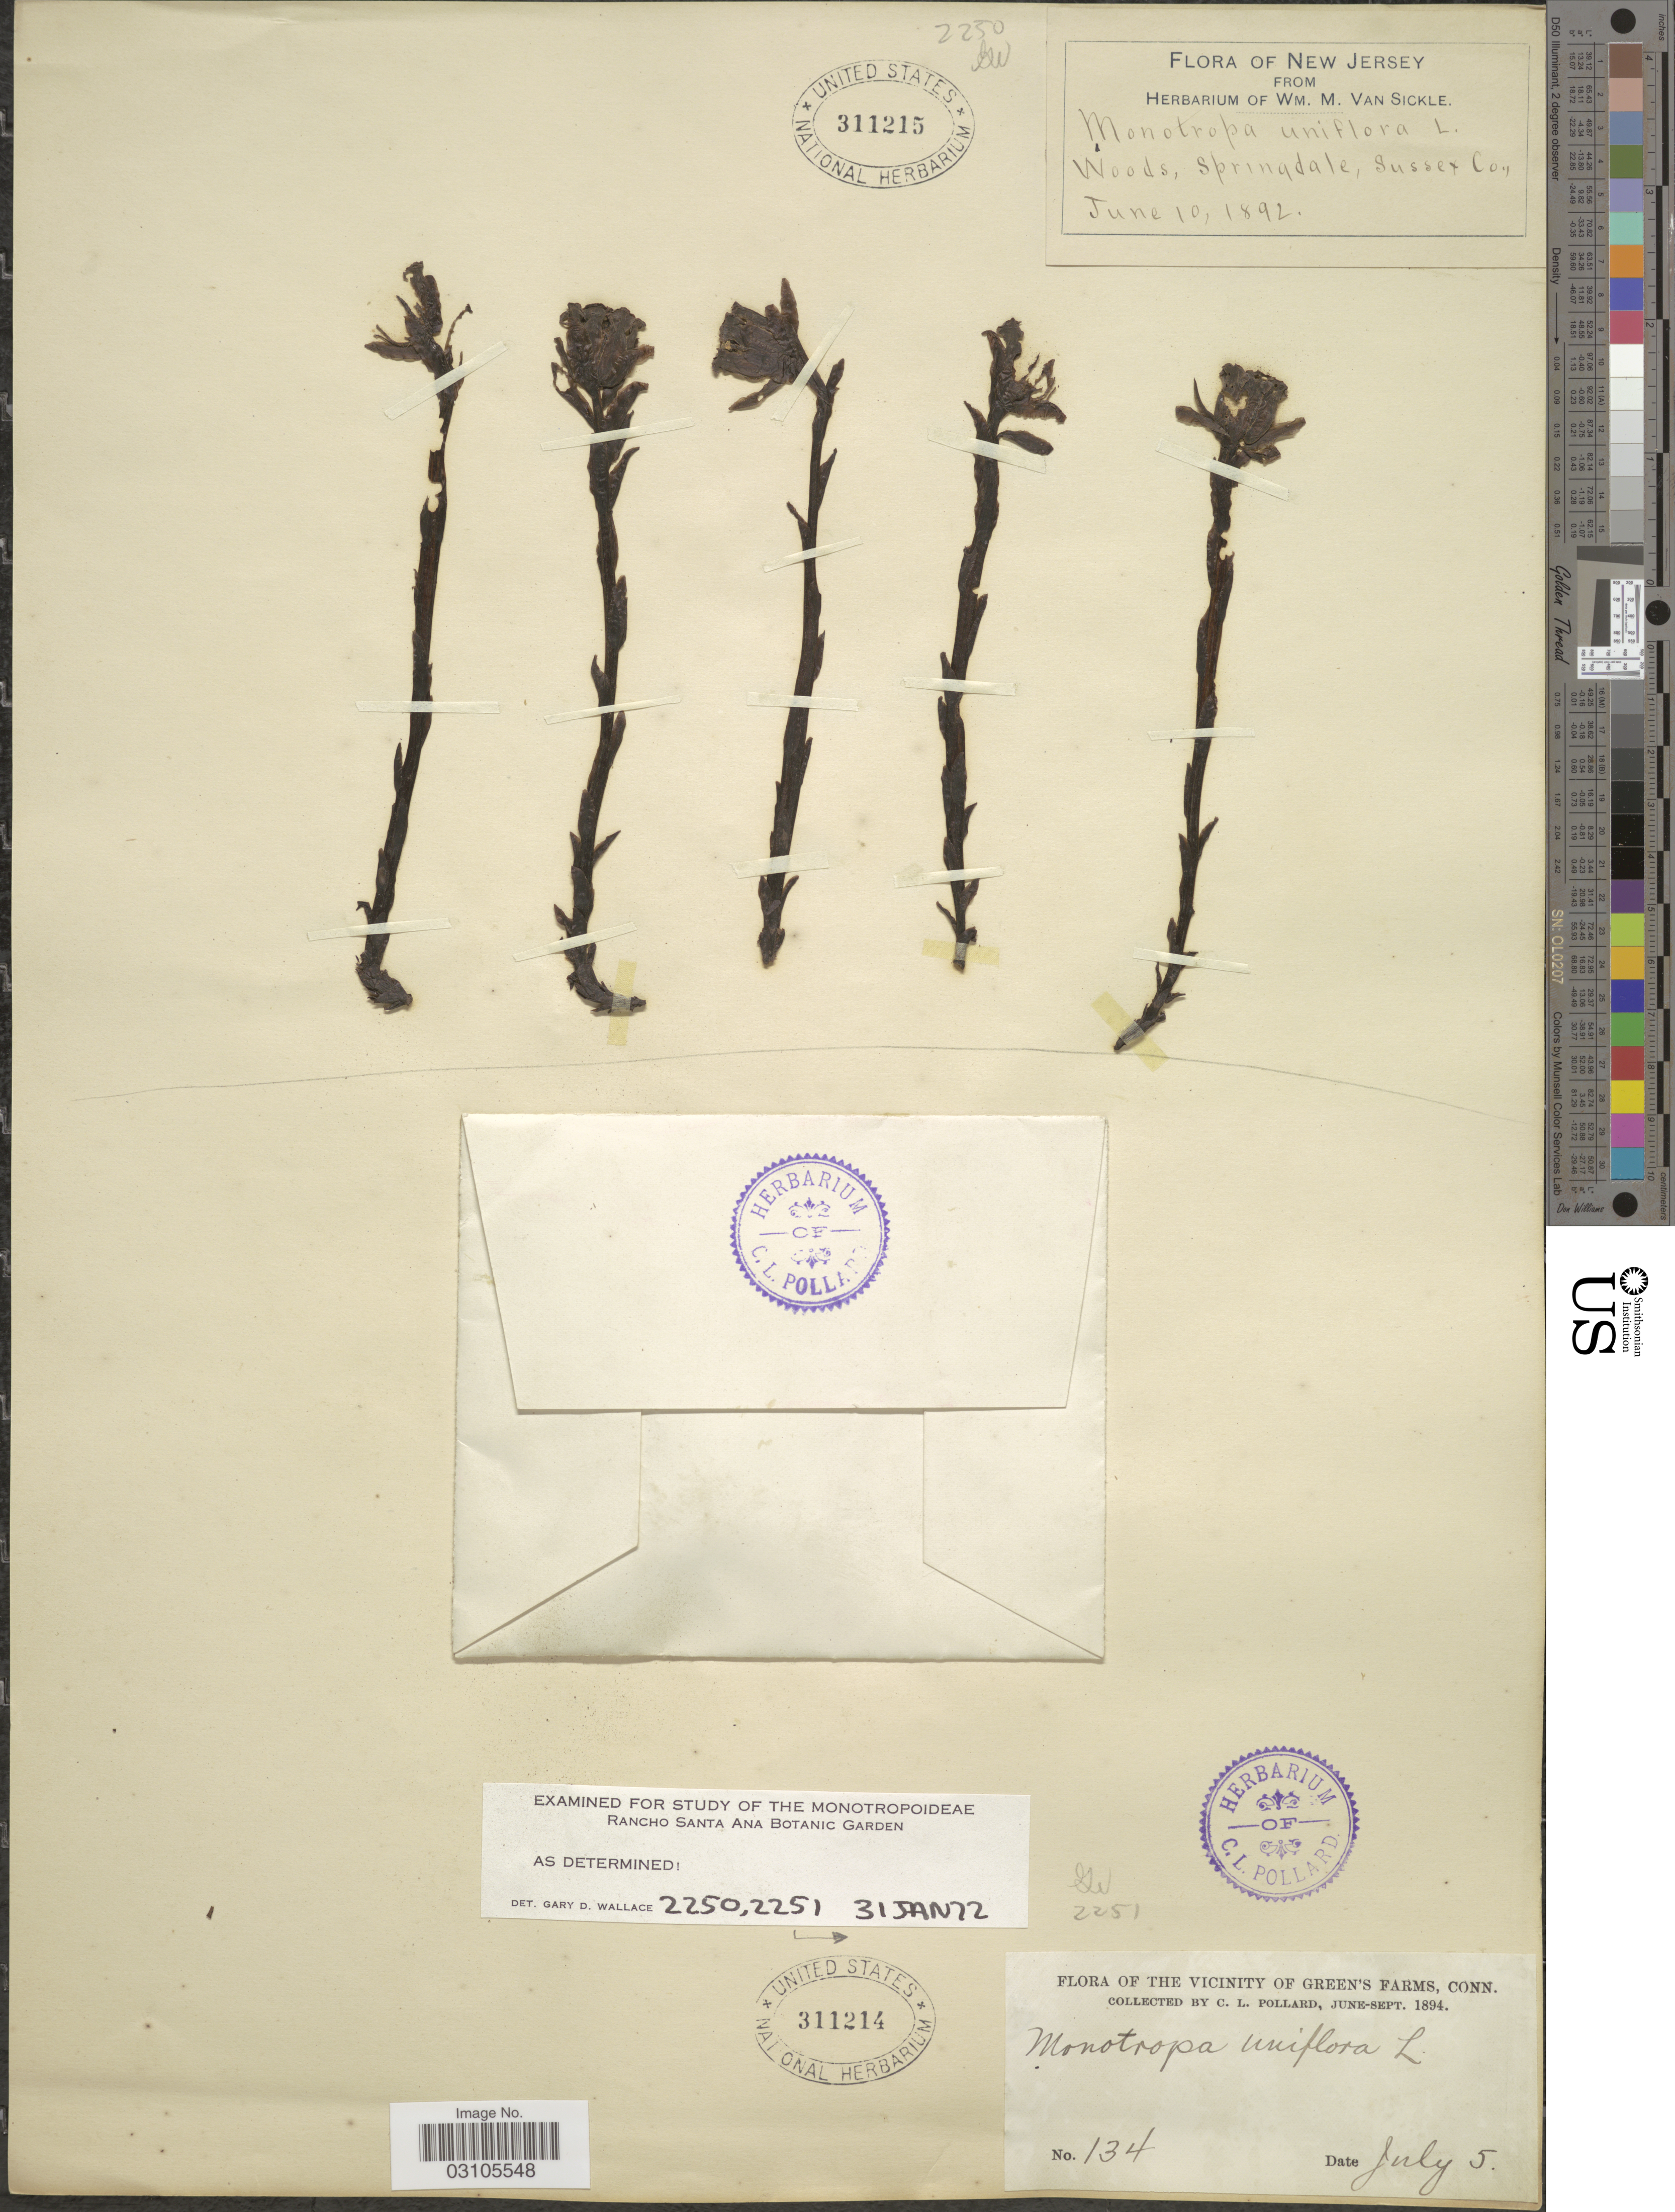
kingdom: Plantae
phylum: Tracheophyta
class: Magnoliopsida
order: Ericales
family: Ericaceae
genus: Monotropa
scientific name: Monotropa uniflora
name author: L.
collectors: C. L. Pollard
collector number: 134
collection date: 1894-07-05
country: United States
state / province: Connecticut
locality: The Vicinity of Green's Farms.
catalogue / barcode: US 311214